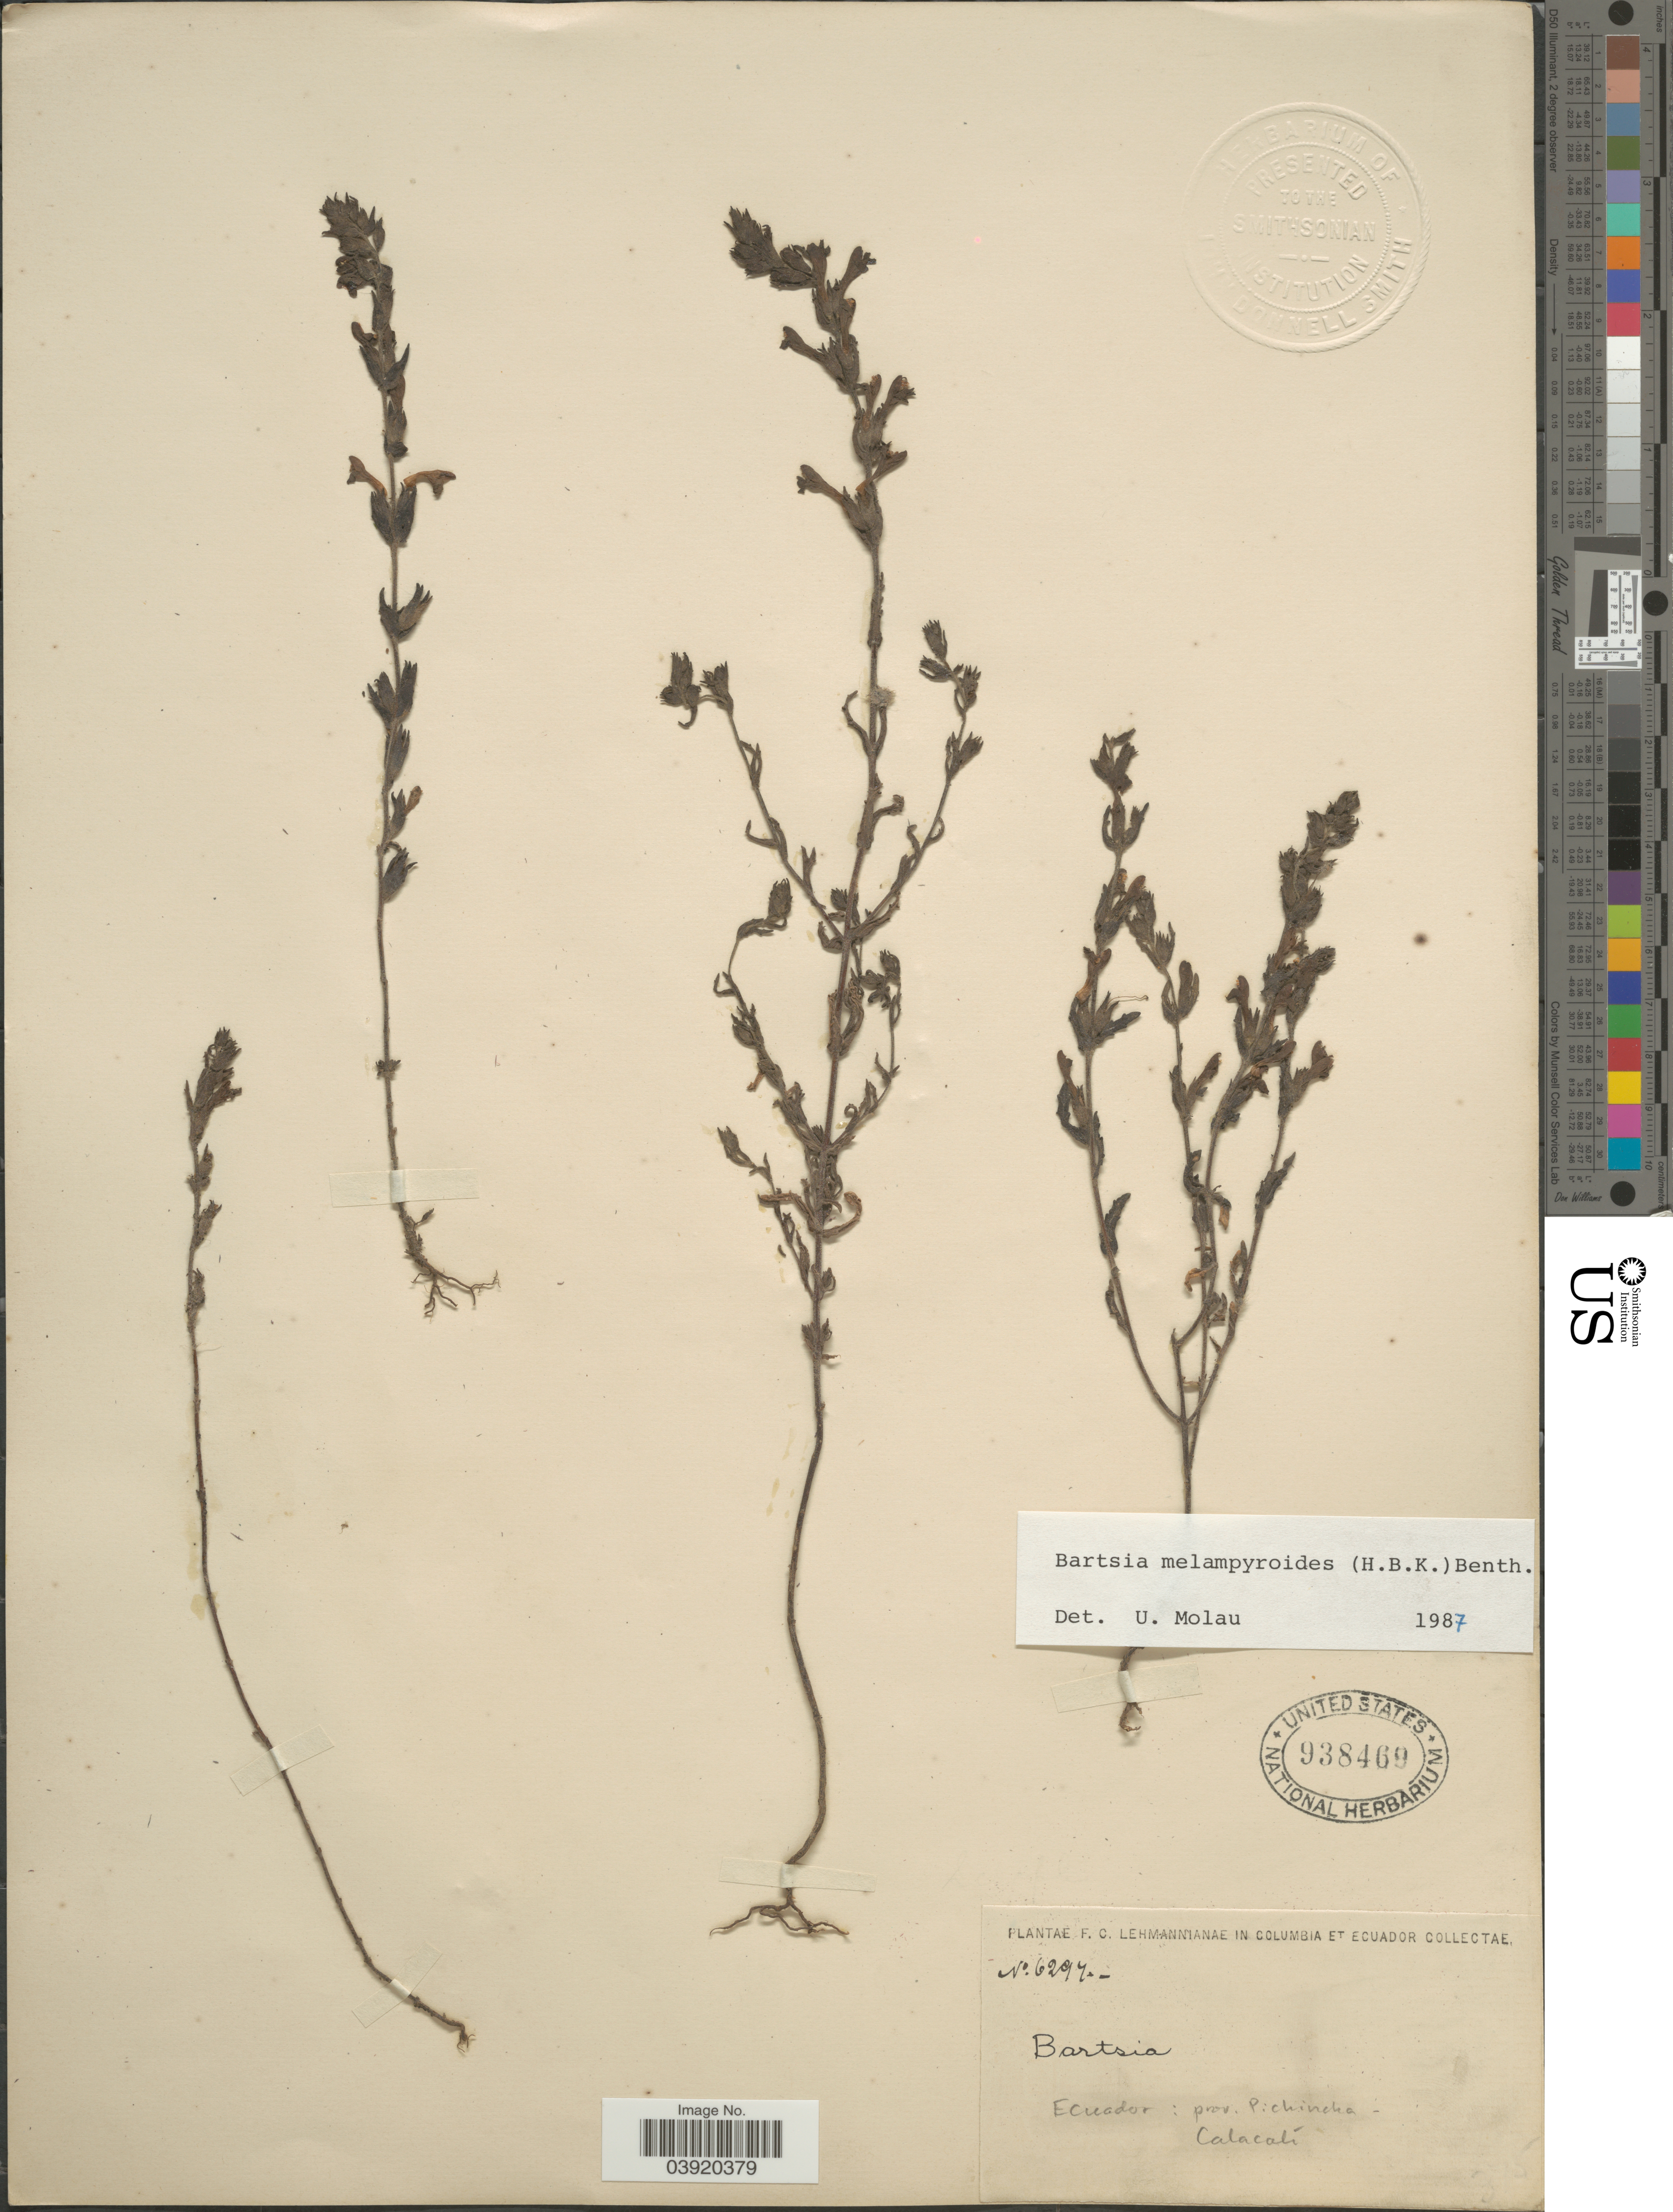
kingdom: Plantae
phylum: Tracheophyta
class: Magnoliopsida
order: Lamiales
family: Orobanchaceae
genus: Bartsia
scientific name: Bartsia melampyroides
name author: (Kunth) Benth.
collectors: F. C. Lehmann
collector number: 6297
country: Ecuador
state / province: Pichincha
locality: Calacalí.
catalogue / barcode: US 938469